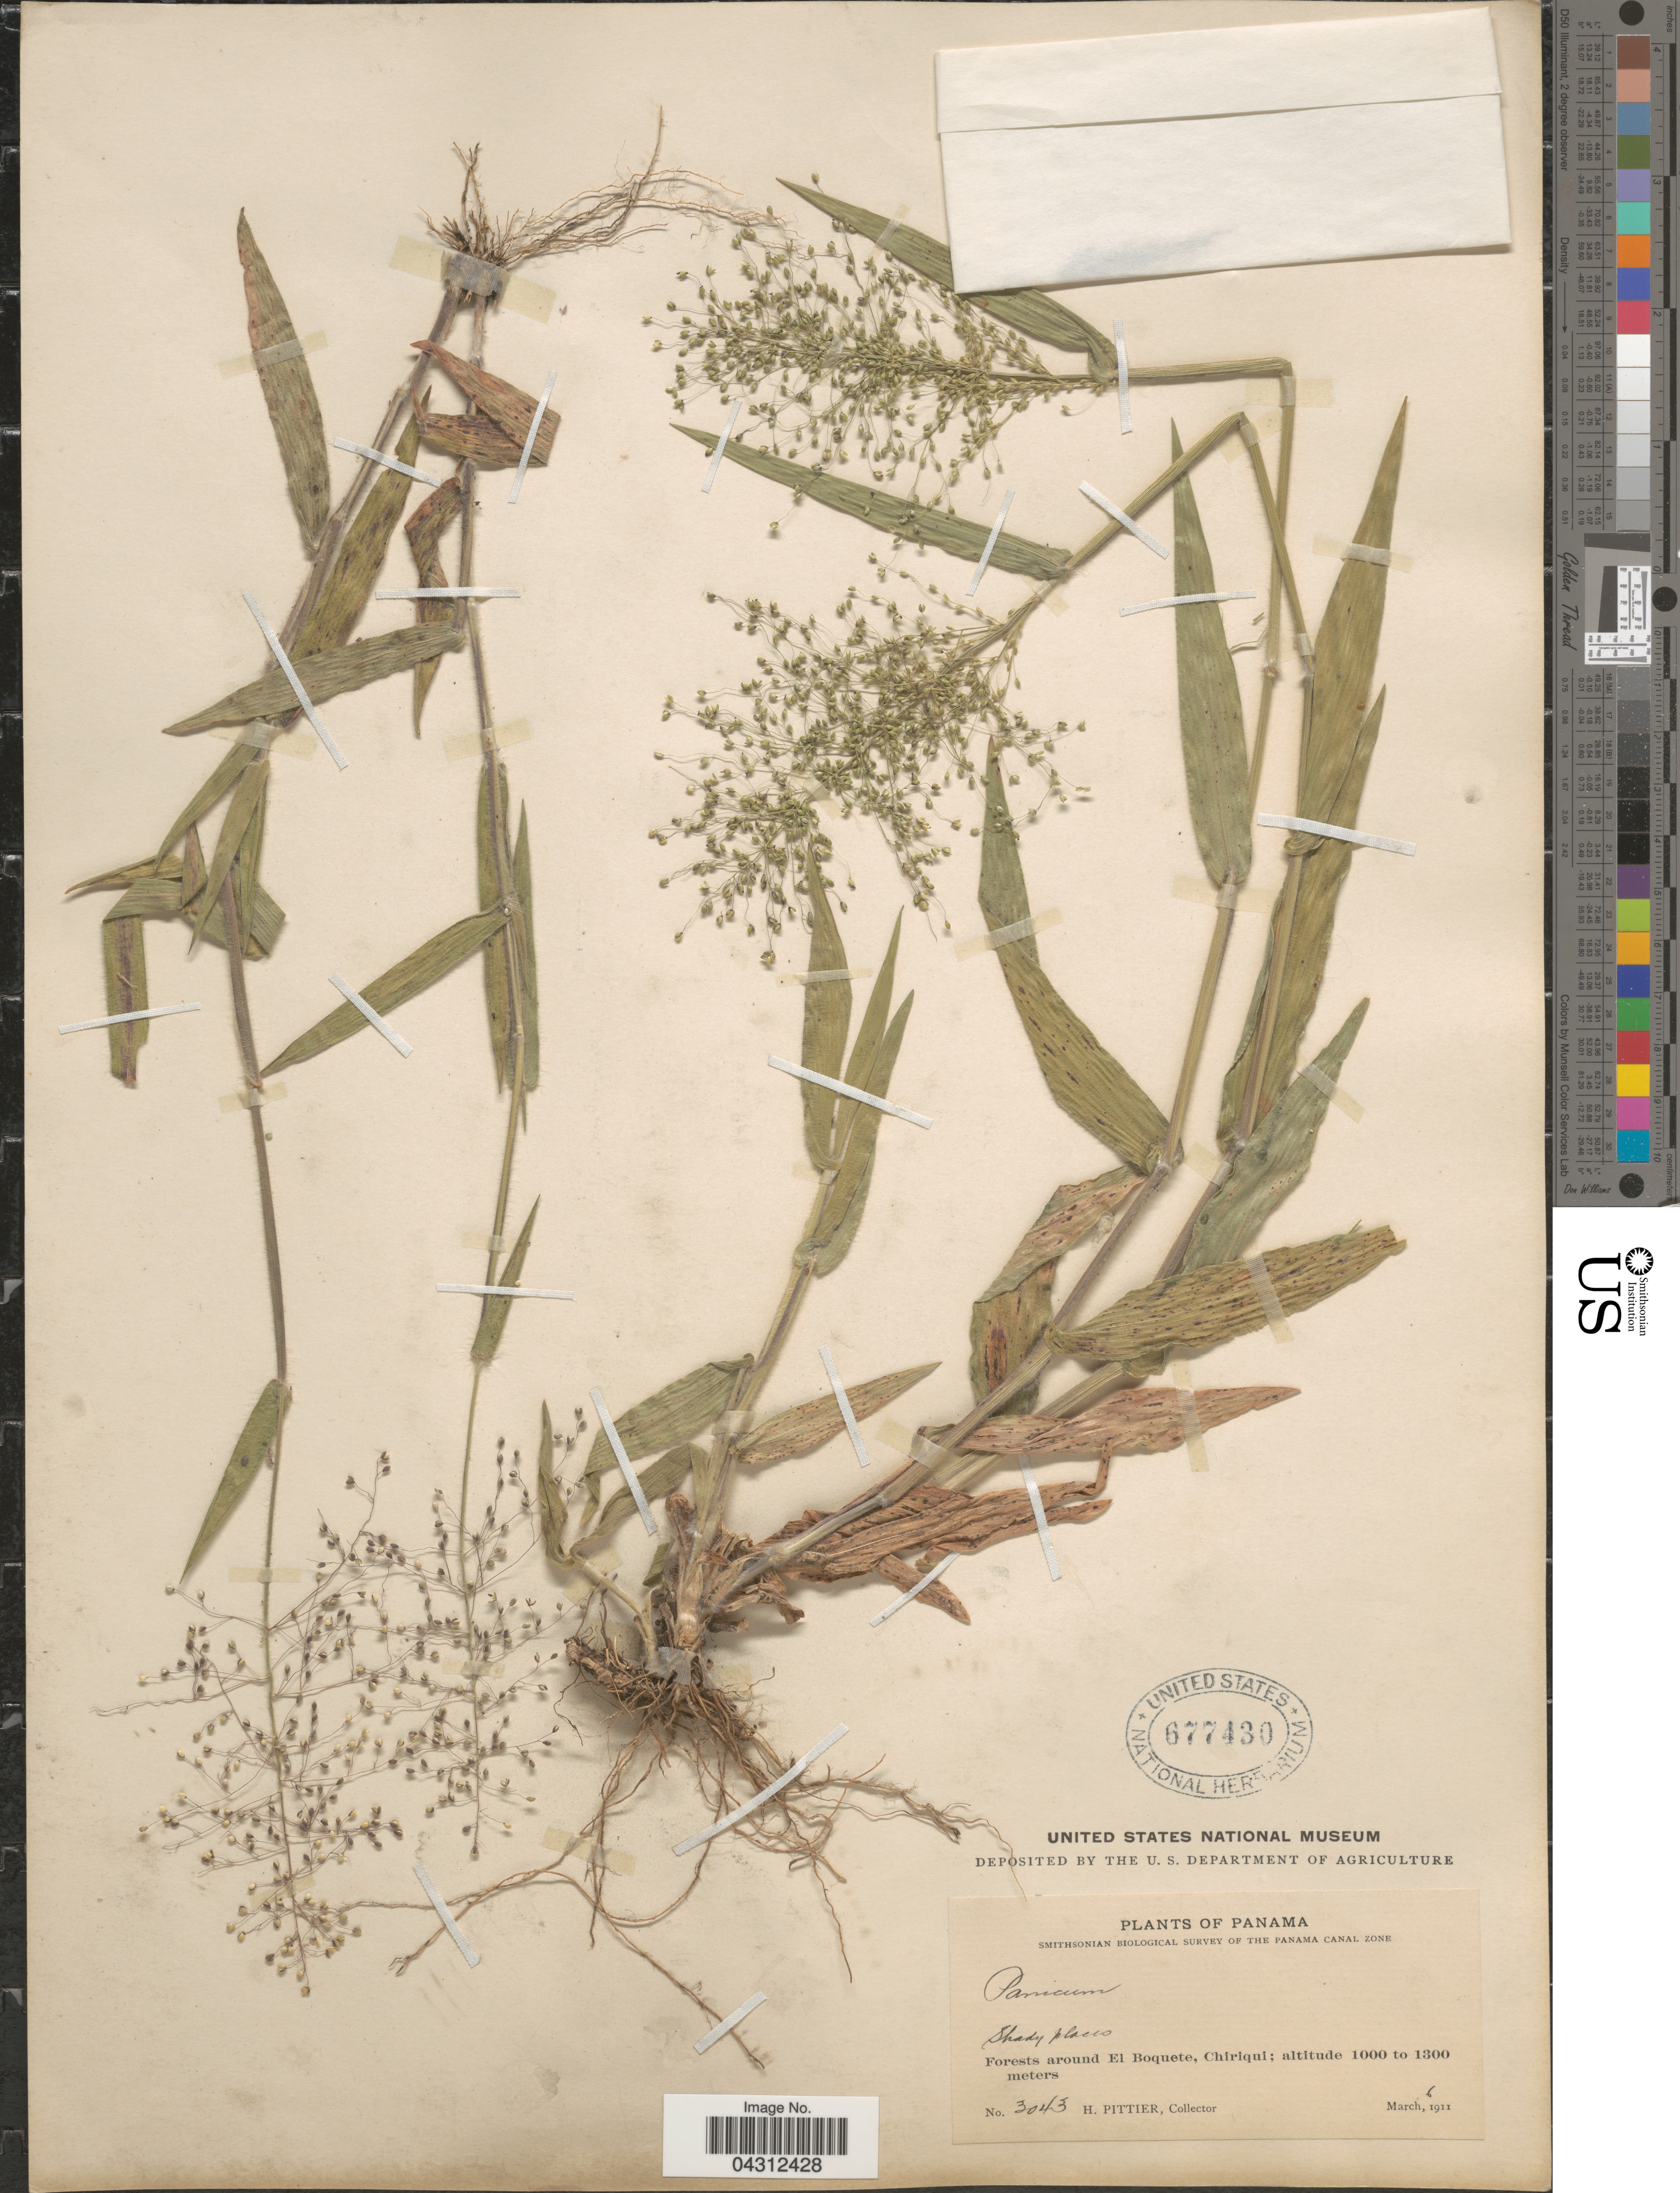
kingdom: Plantae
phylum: Tracheophyta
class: Liliopsida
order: Poales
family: Poaceae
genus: Panicum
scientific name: Panicum sp.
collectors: H. F. Pittier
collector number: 3043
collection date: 1911-03-06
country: Panama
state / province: Chiriqui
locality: Smithsonian Biological Survey of the Panama Canal Zone. Forests around El Boquete.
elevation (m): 1000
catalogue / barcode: US 677430